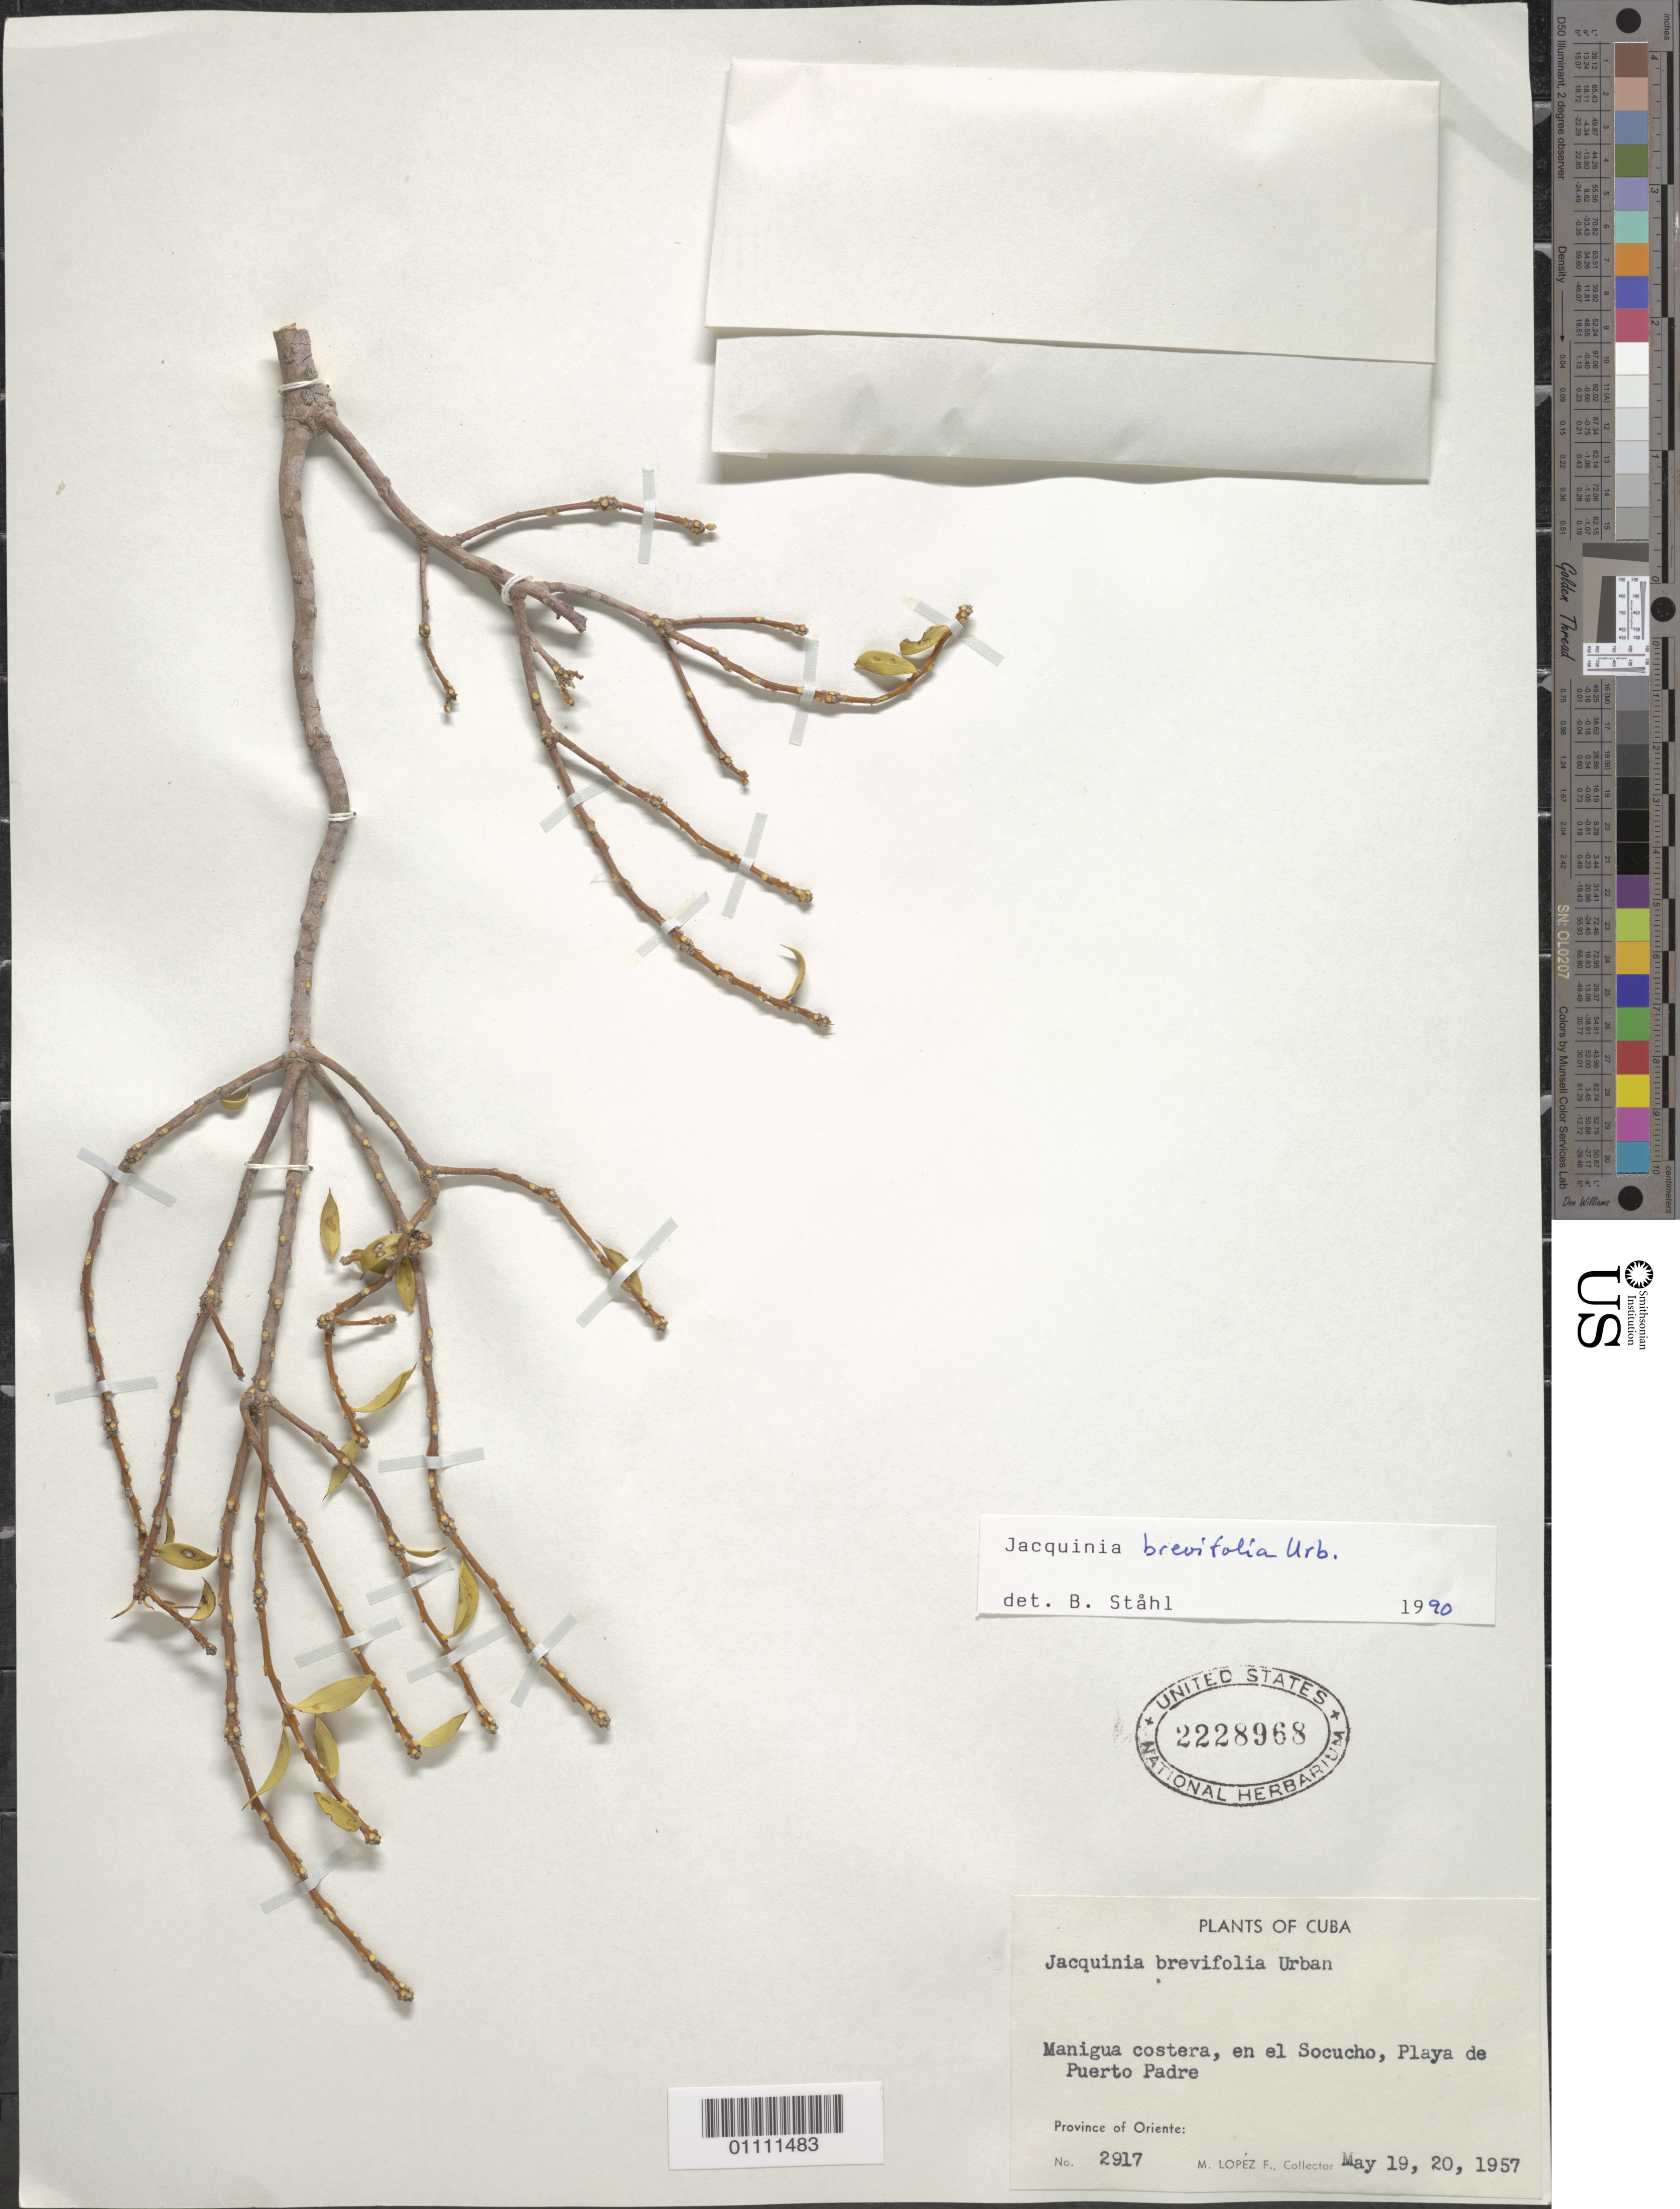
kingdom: Plantae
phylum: Tracheophyta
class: Magnoliopsida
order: Ericales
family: Primulaceae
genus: Jacquinia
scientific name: Jacquinia brevifolia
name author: Urb.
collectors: M. López Figueiras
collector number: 2917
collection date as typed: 19 May 1957 and 20 May 1957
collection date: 1957-05-19,1957-05-20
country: Cuba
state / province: Oriente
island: Cuba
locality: Manigua costera, en el Socucho, Playa de Puerto Padre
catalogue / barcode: US 2228968